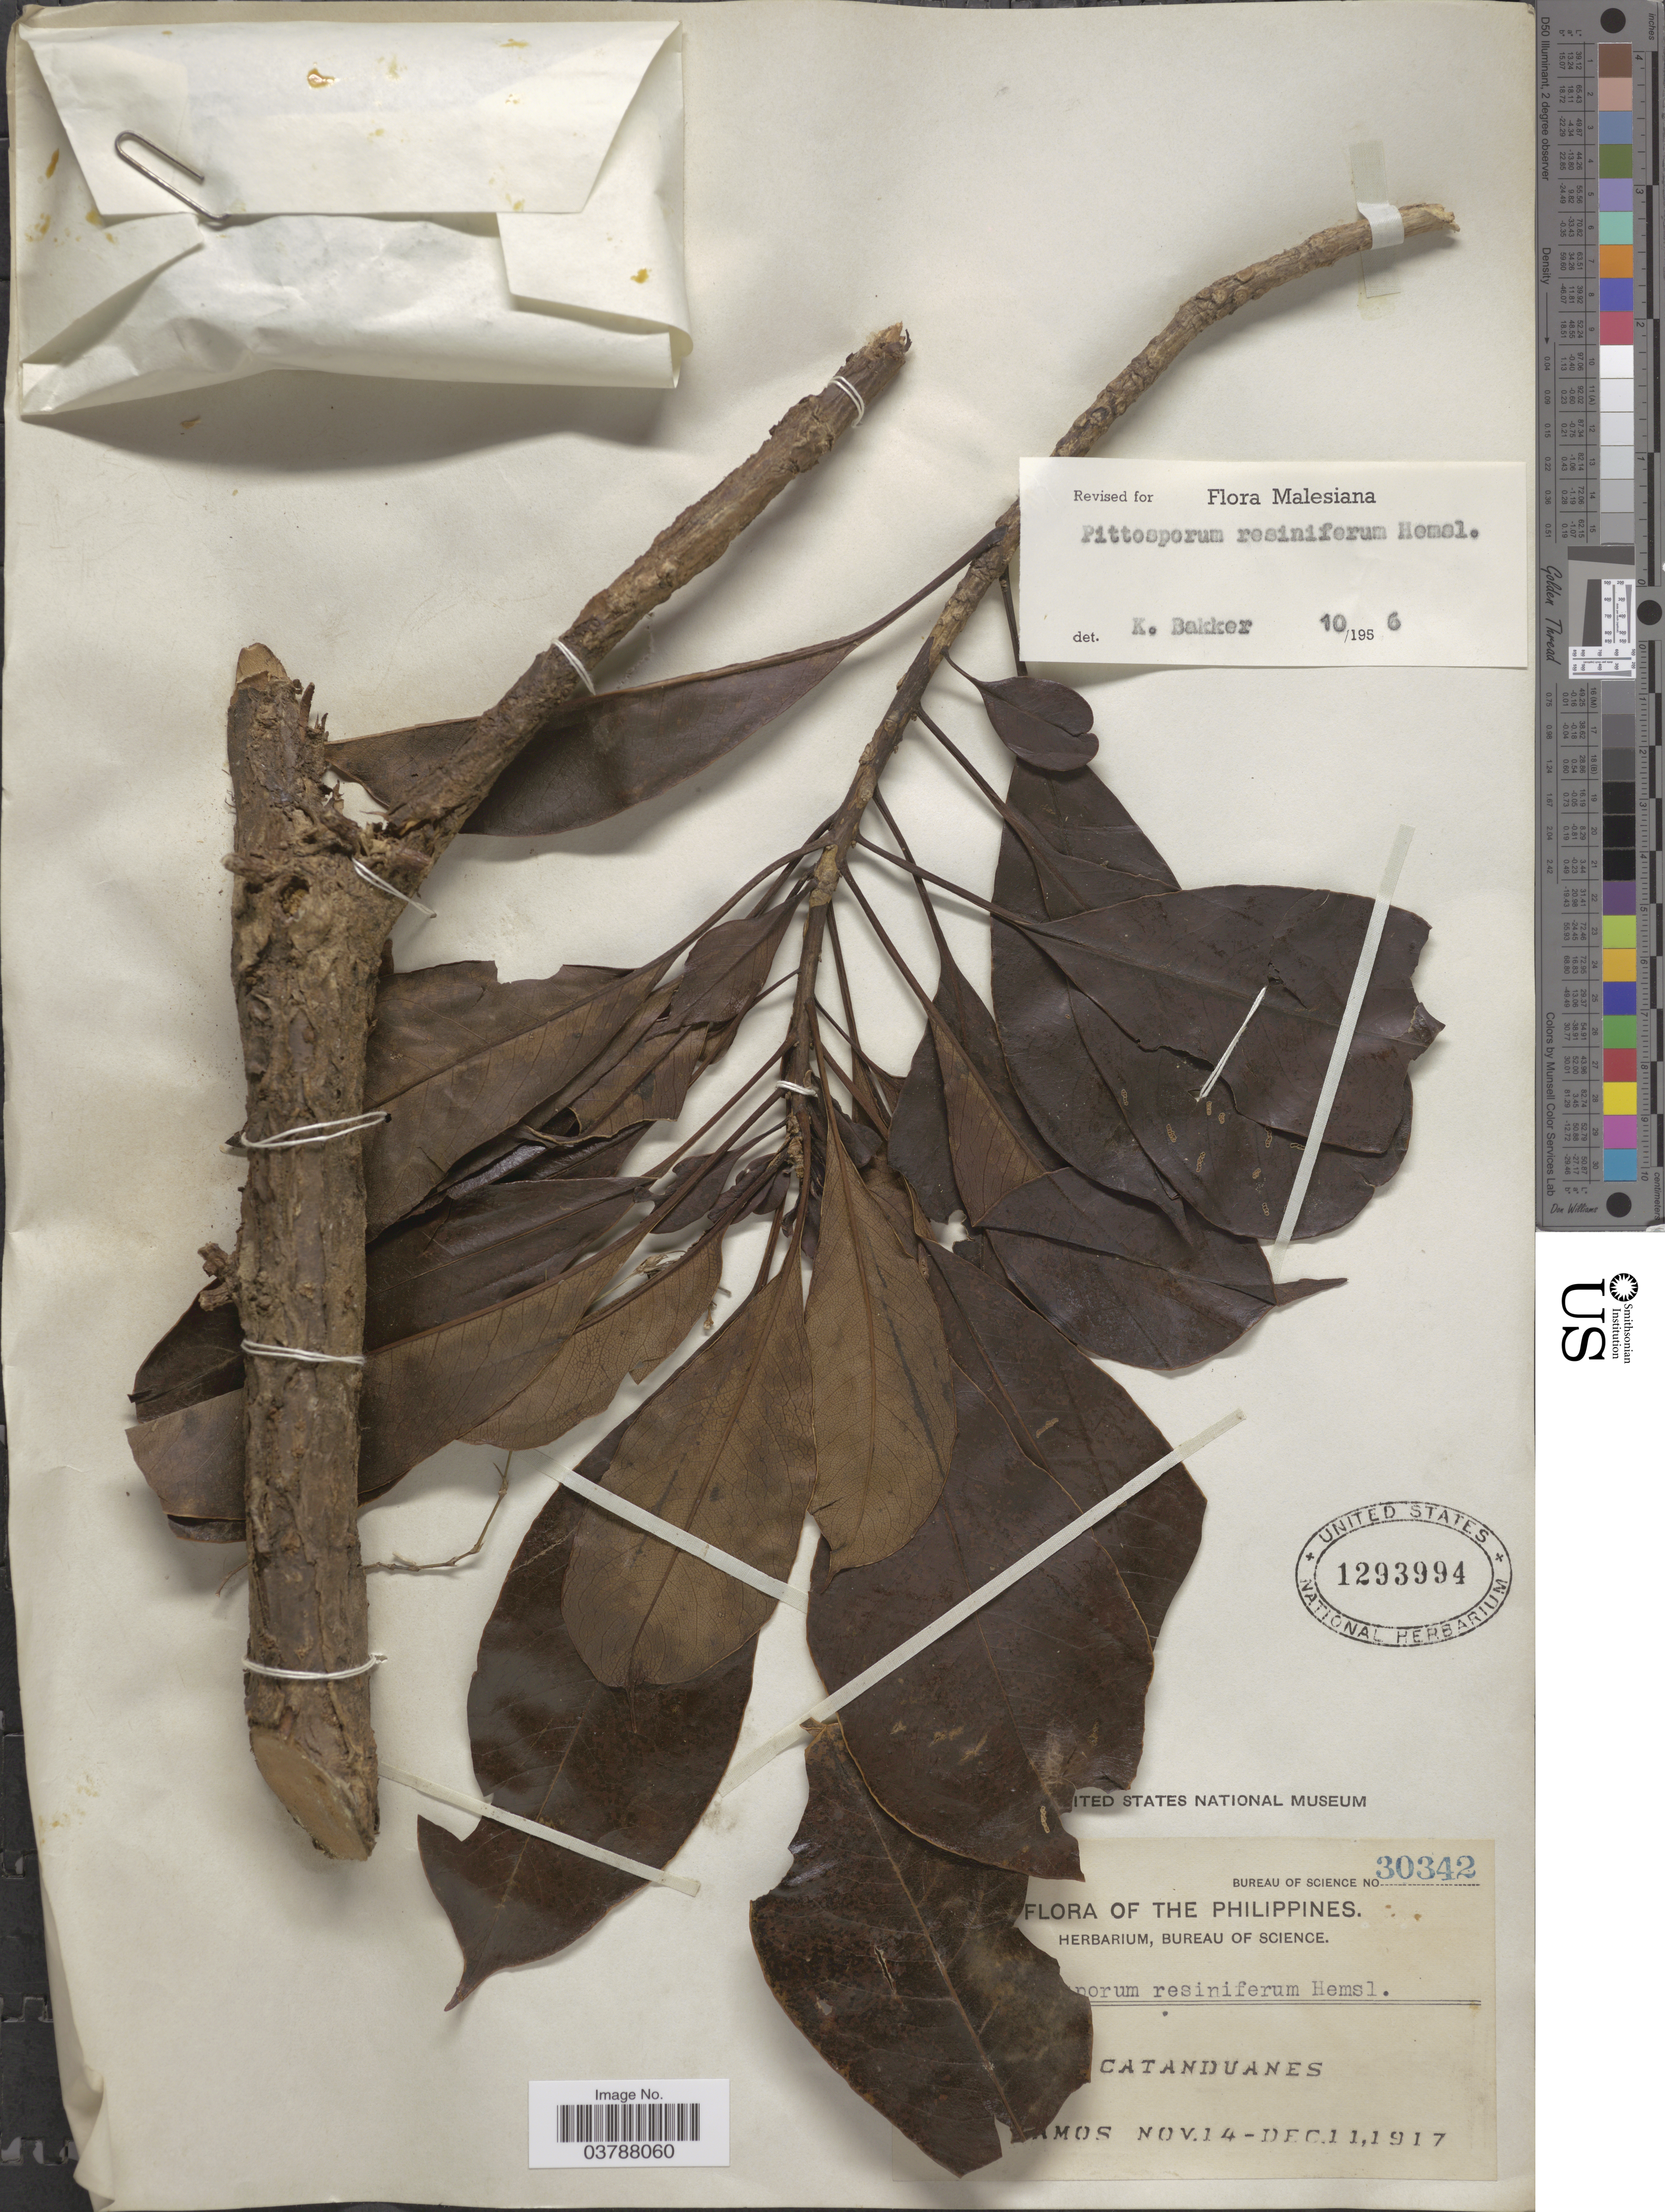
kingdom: Plantae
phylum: Tracheophyta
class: Magnoliopsida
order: Apiales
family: Pittosporaceae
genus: Pittosporum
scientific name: Pittosporum resiniferum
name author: Hemsl.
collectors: M. Ramos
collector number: Bureau of Science 30342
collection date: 1917-11-14/1917-12-11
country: Philippines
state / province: Bicol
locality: ! Catanduanes.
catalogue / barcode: US 1293994